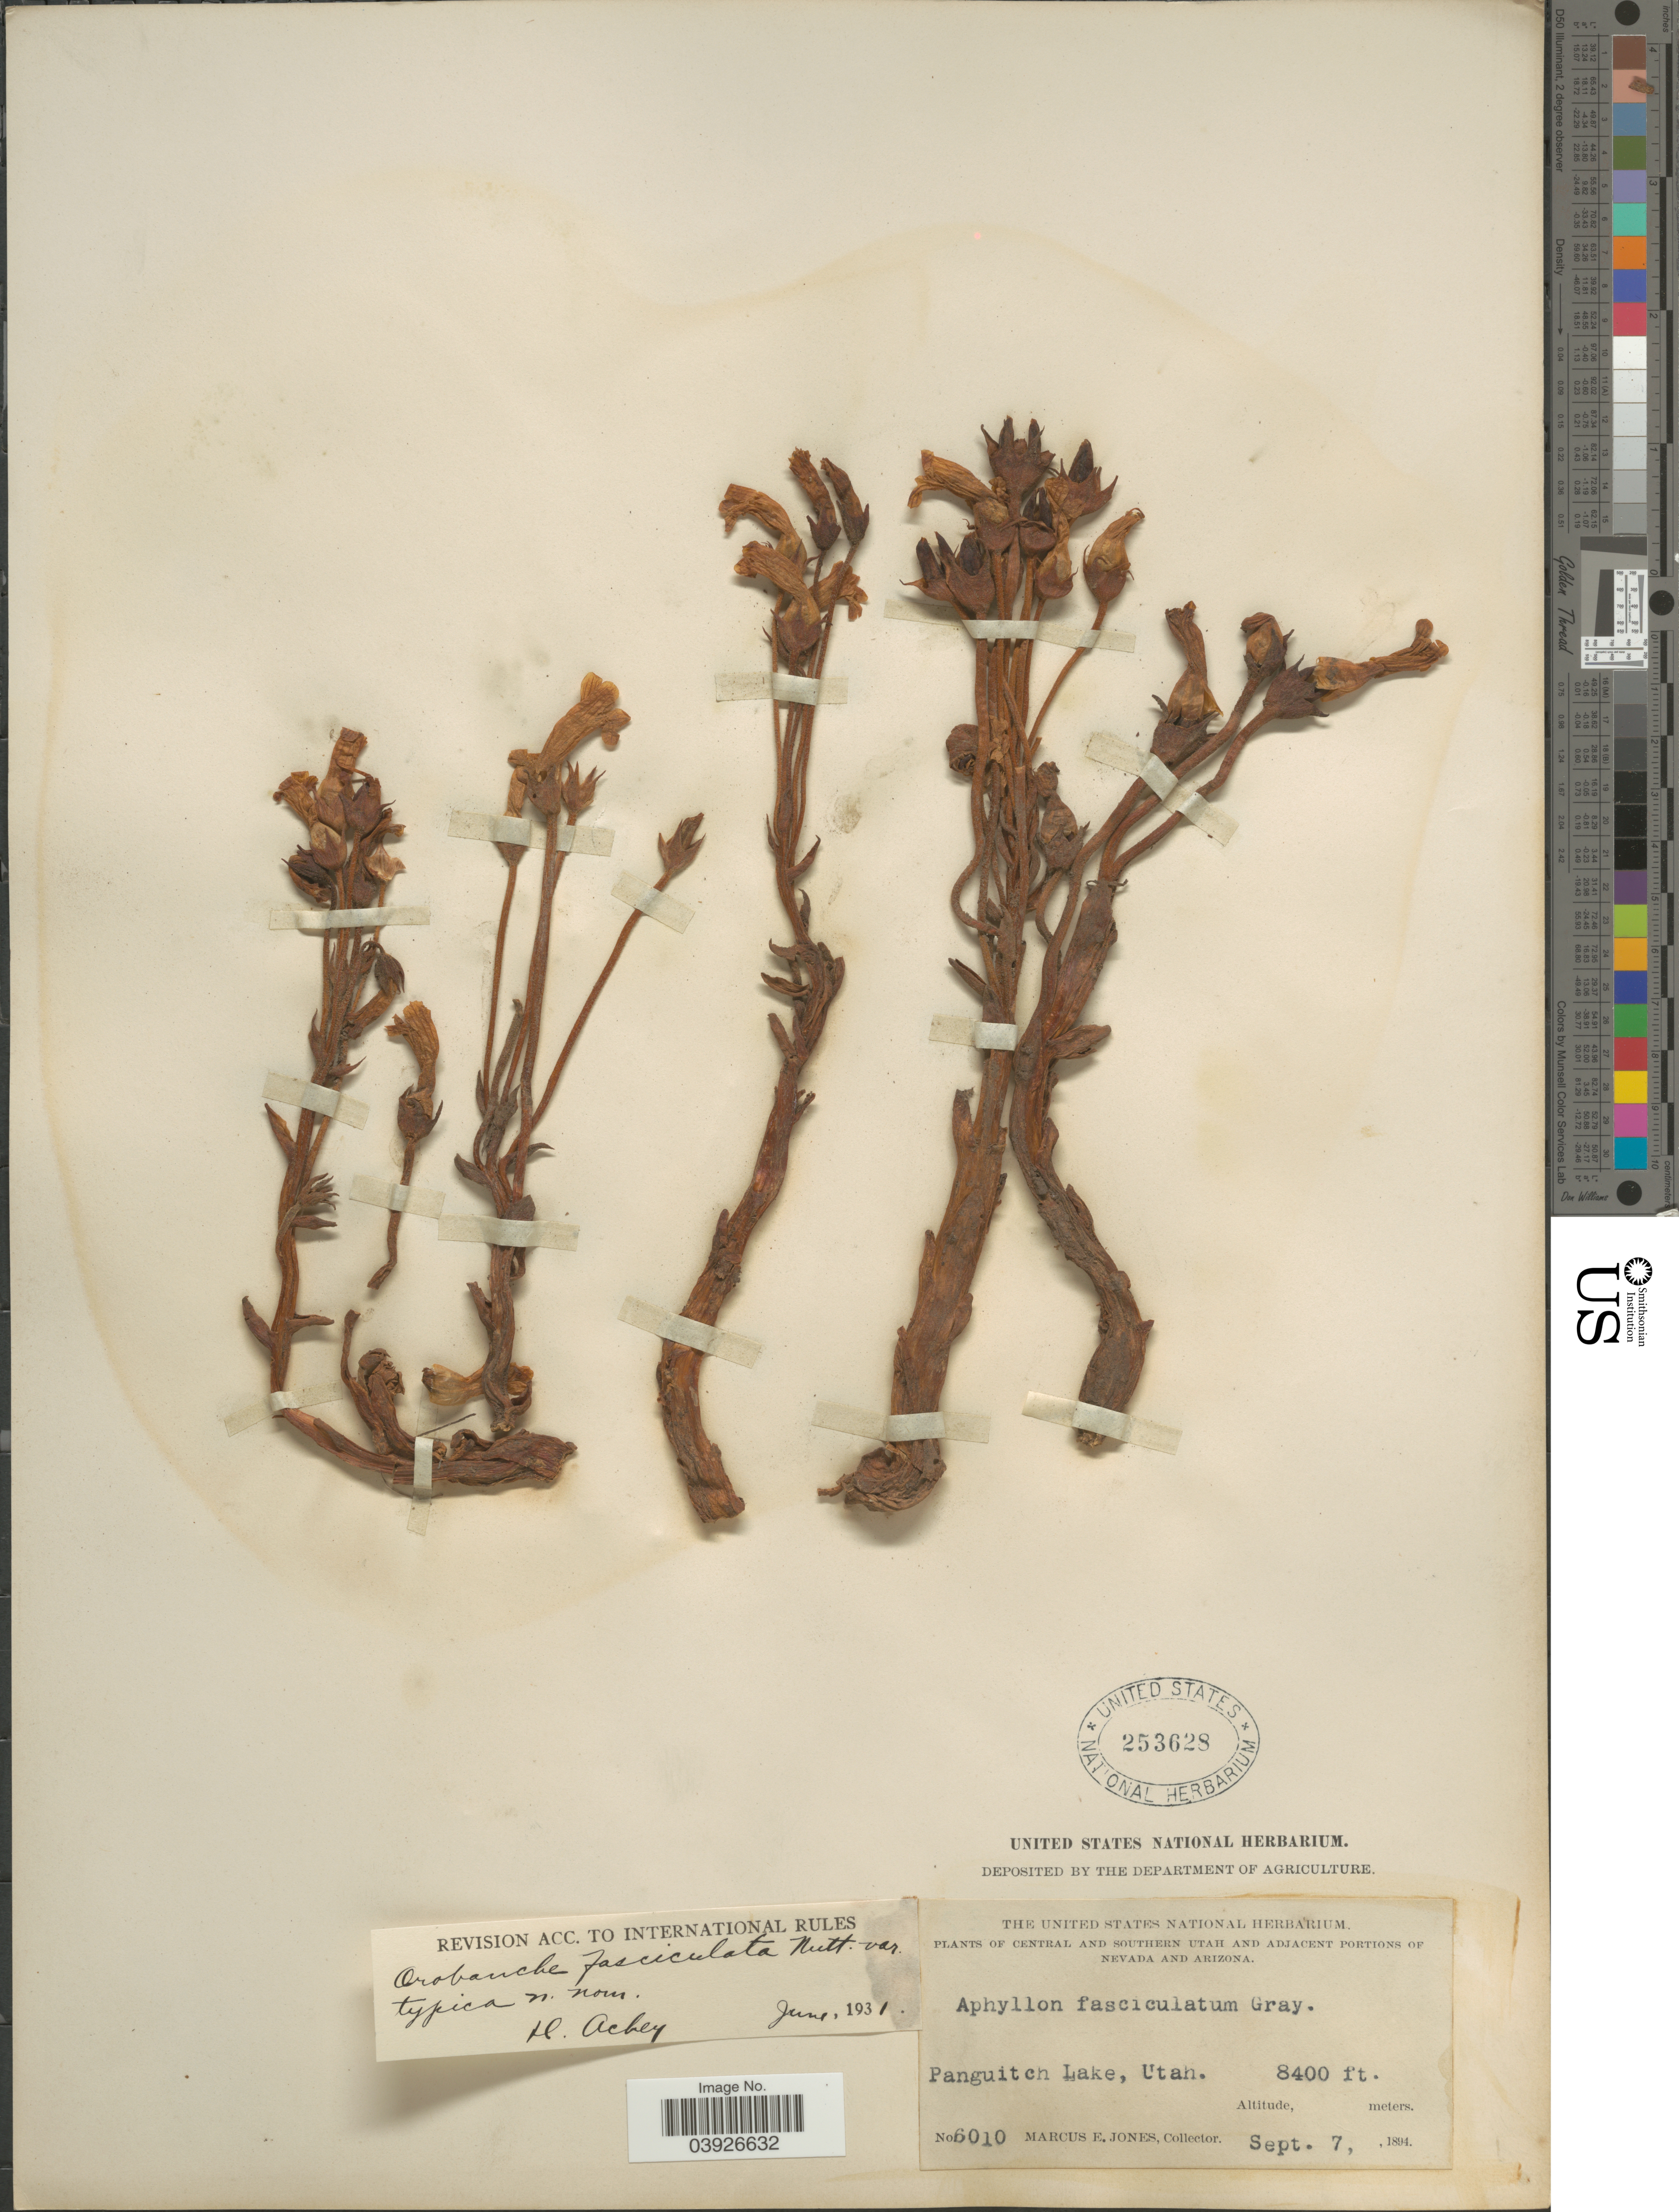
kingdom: Plantae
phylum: Tracheophyta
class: Magnoliopsida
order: Lamiales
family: Orobanchaceae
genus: Aphyllon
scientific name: Aphyllon fasciculatum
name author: (Nutt.) Torr. & A. Gray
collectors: M. E. Jones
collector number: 6010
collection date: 1894-09-07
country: United States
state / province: Utah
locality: Central and Southern Utah. Panguitch Lake.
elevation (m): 2560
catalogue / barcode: US 253628